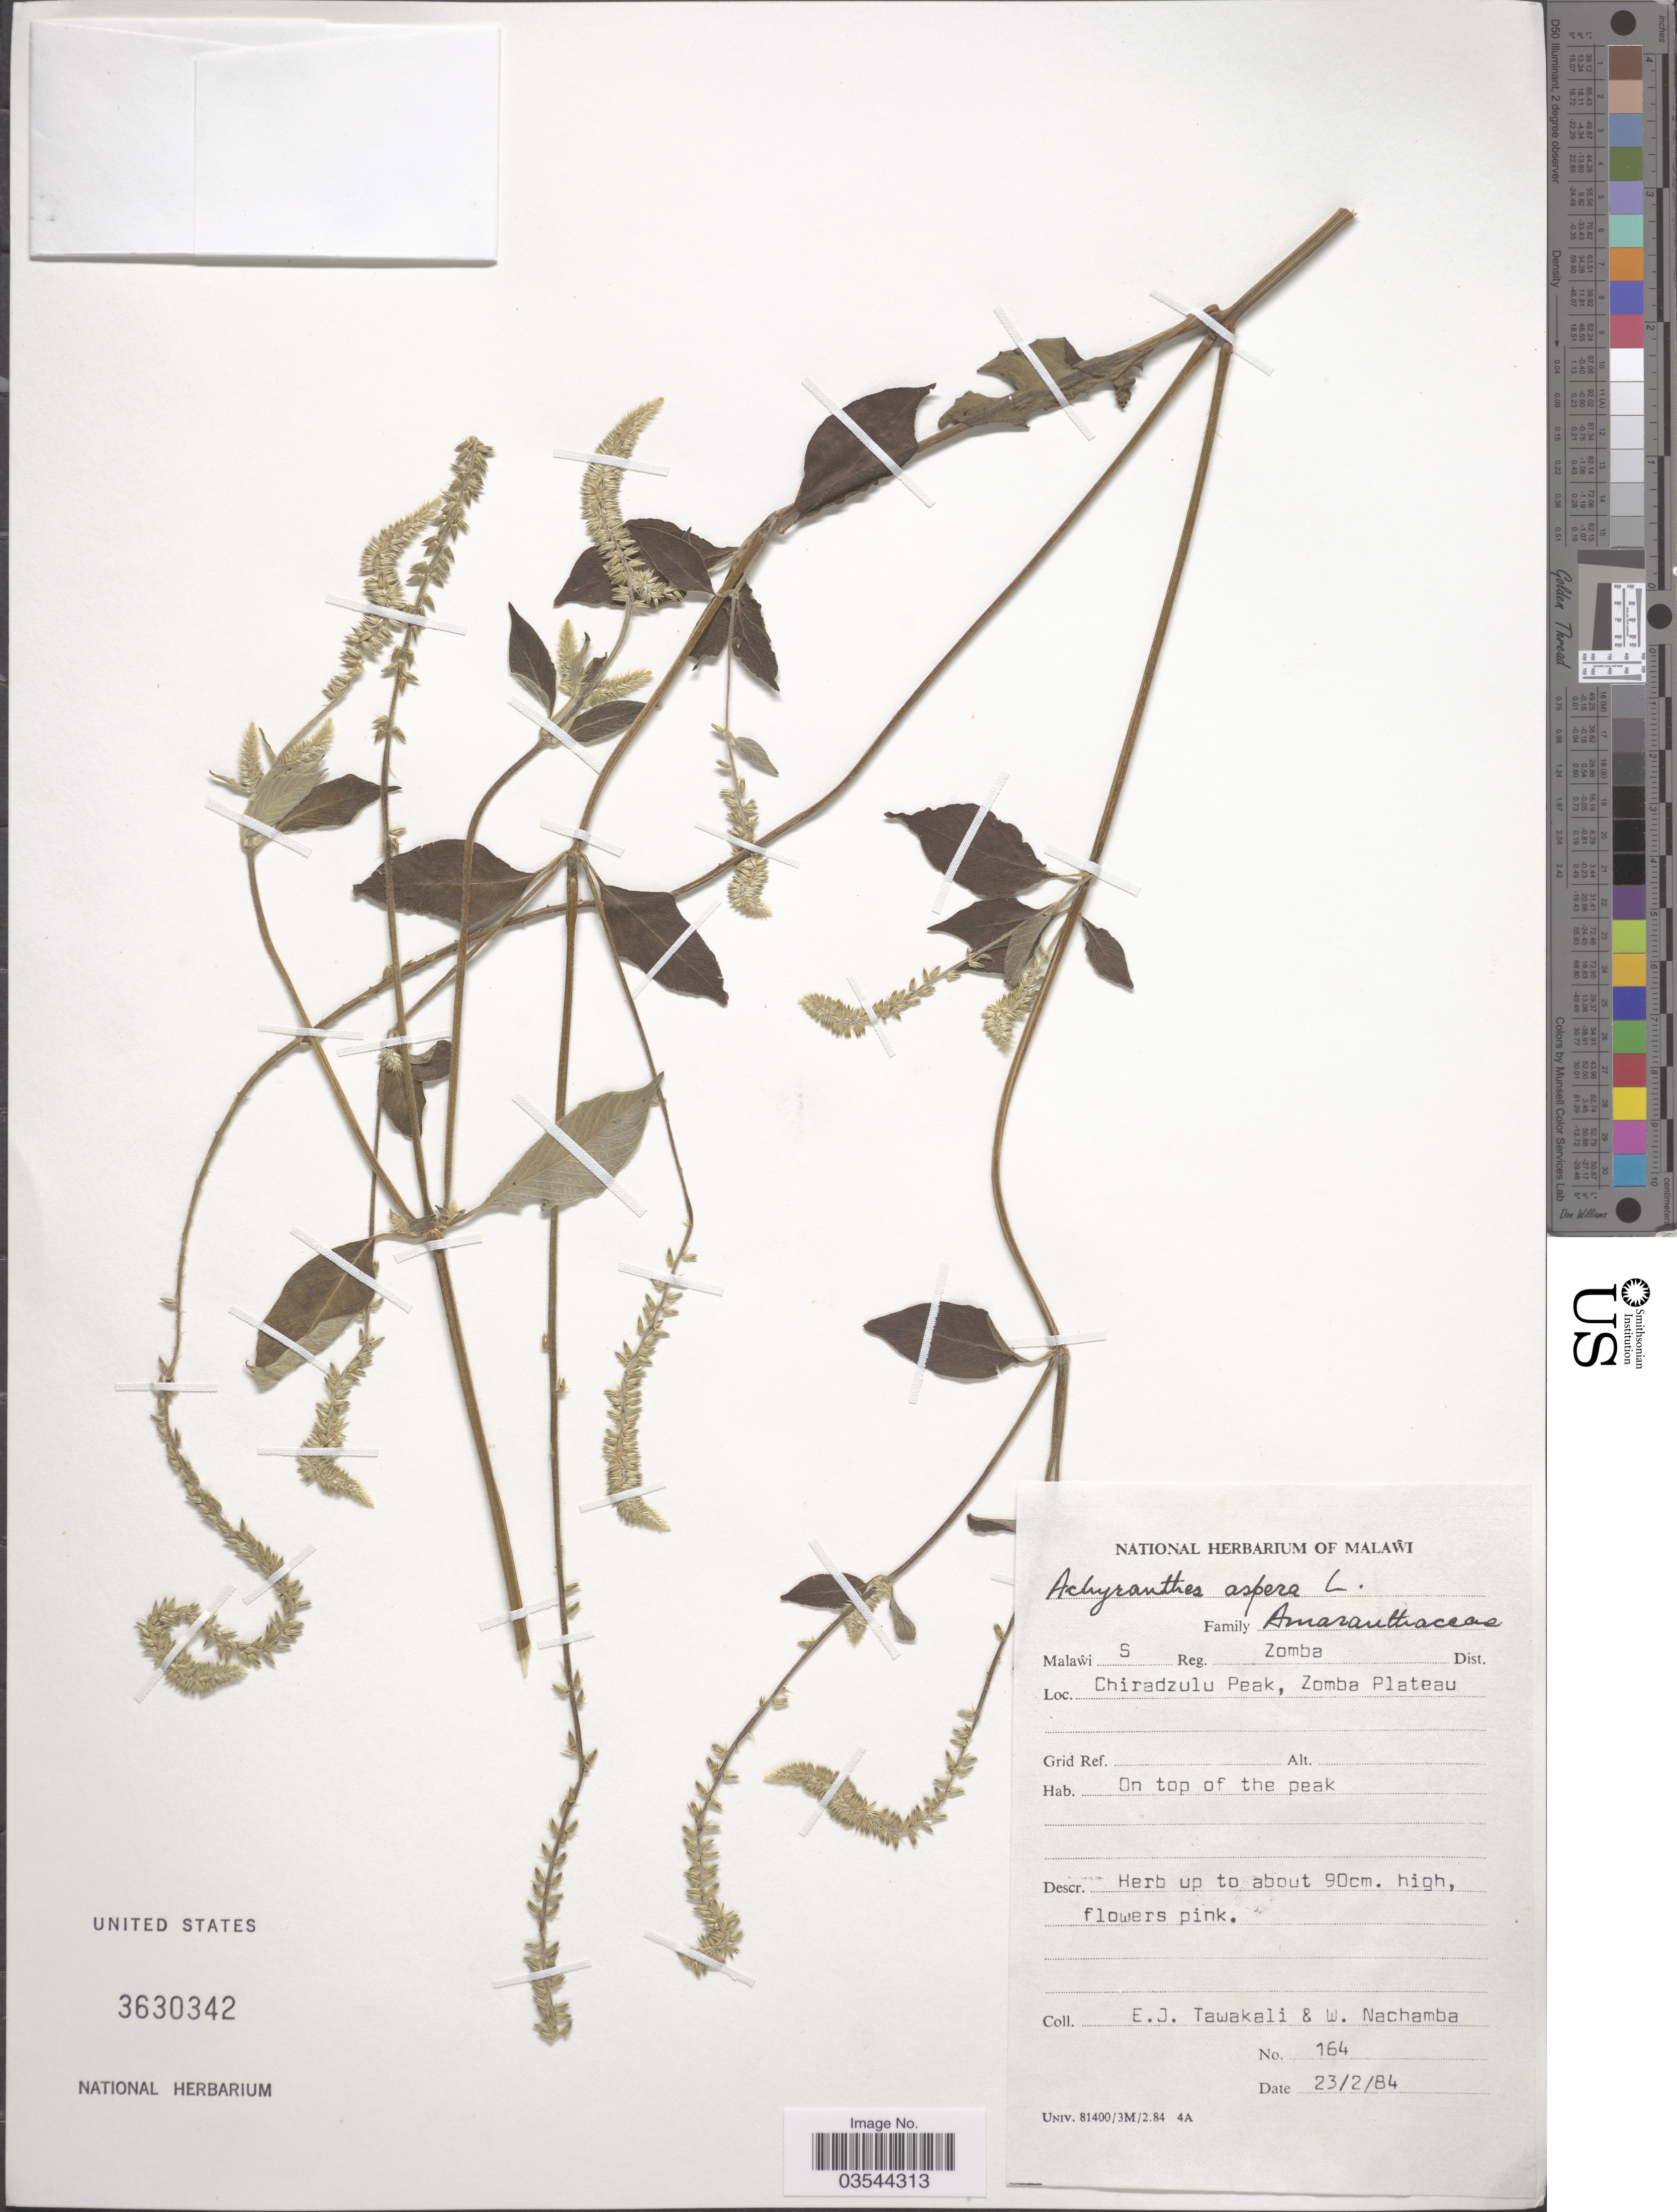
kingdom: Plantae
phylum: Tracheophyta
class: Magnoliopsida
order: Caryophyllales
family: Amaranthaceae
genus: Achyranthes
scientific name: Achyranthes aspera var. sicula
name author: L.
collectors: E. Tawakali & W. Nachamba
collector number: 164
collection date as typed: Transcribed d/m/y: 23/2/84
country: Malawi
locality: Malaŵi S Reg. Zomba Dist. Chiradzulu Peak, Zomba Plateau.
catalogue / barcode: US 3630342